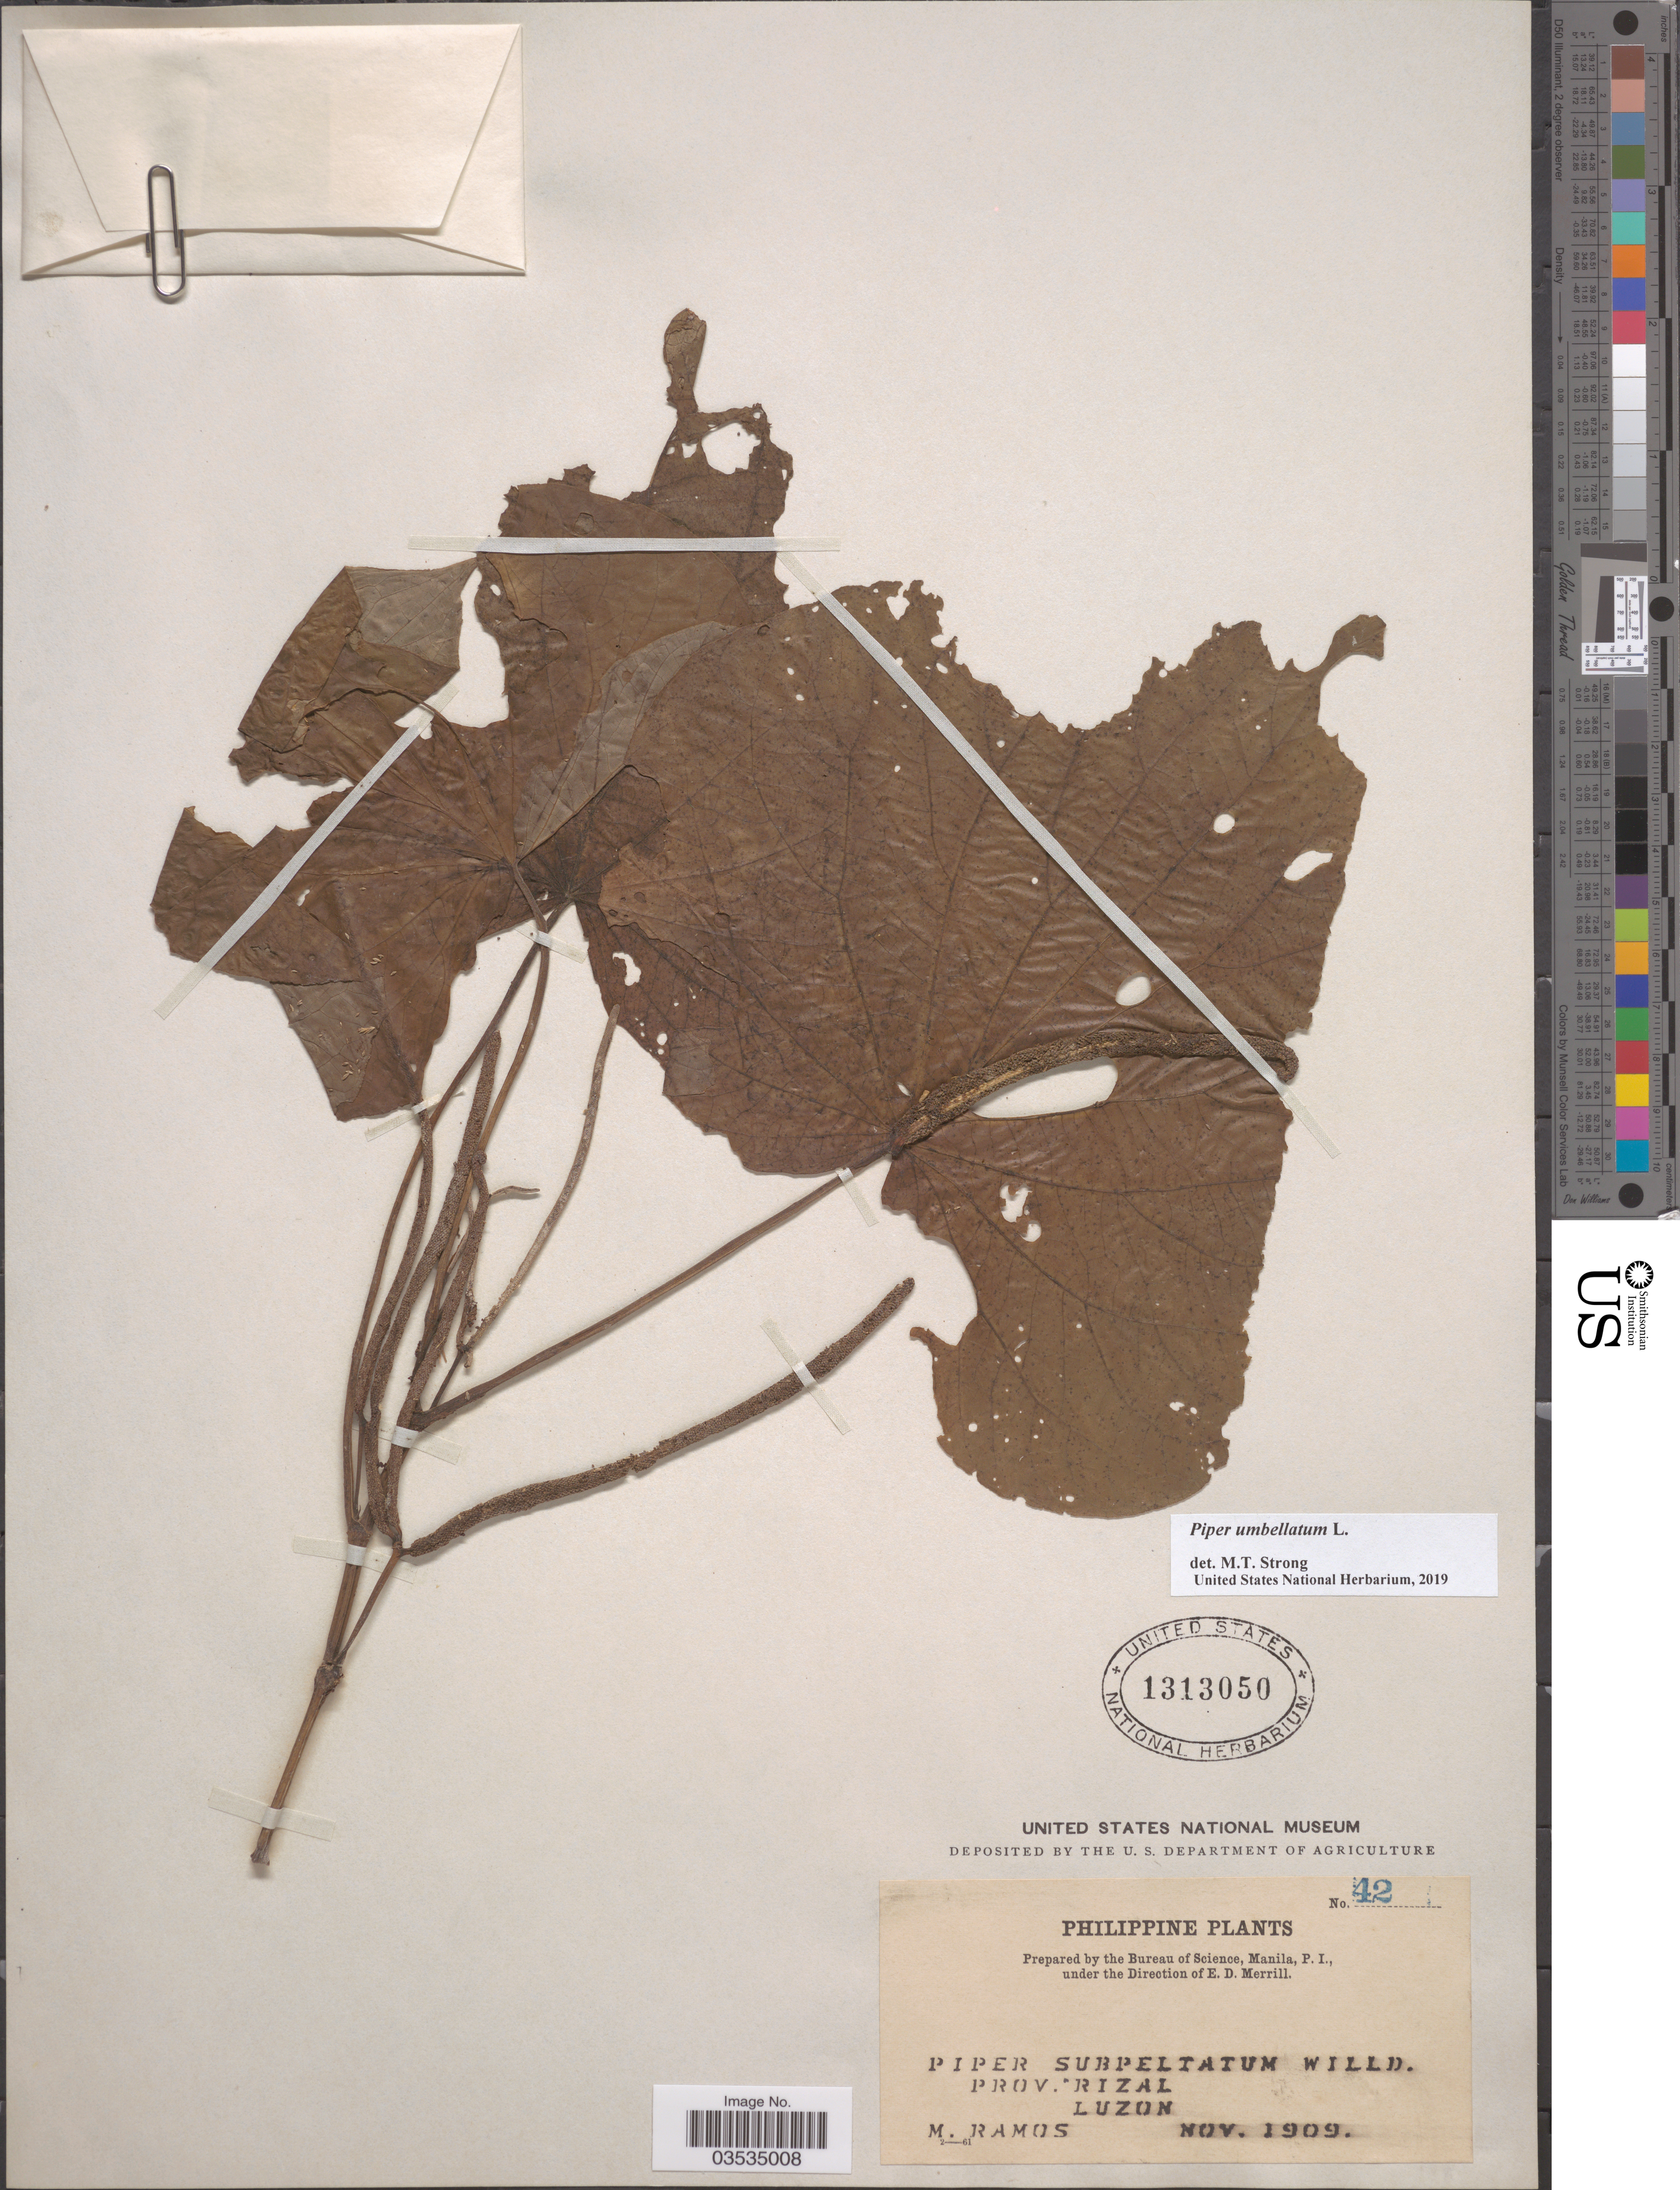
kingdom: Plantae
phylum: Tracheophyta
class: Magnoliopsida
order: Piperales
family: Piperaceae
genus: Piper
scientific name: Piper umbellatum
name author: L.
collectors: M. Ramos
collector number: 42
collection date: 1909-11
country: Philippines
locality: Prov. Rizal. Luzon.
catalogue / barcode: US 1313050